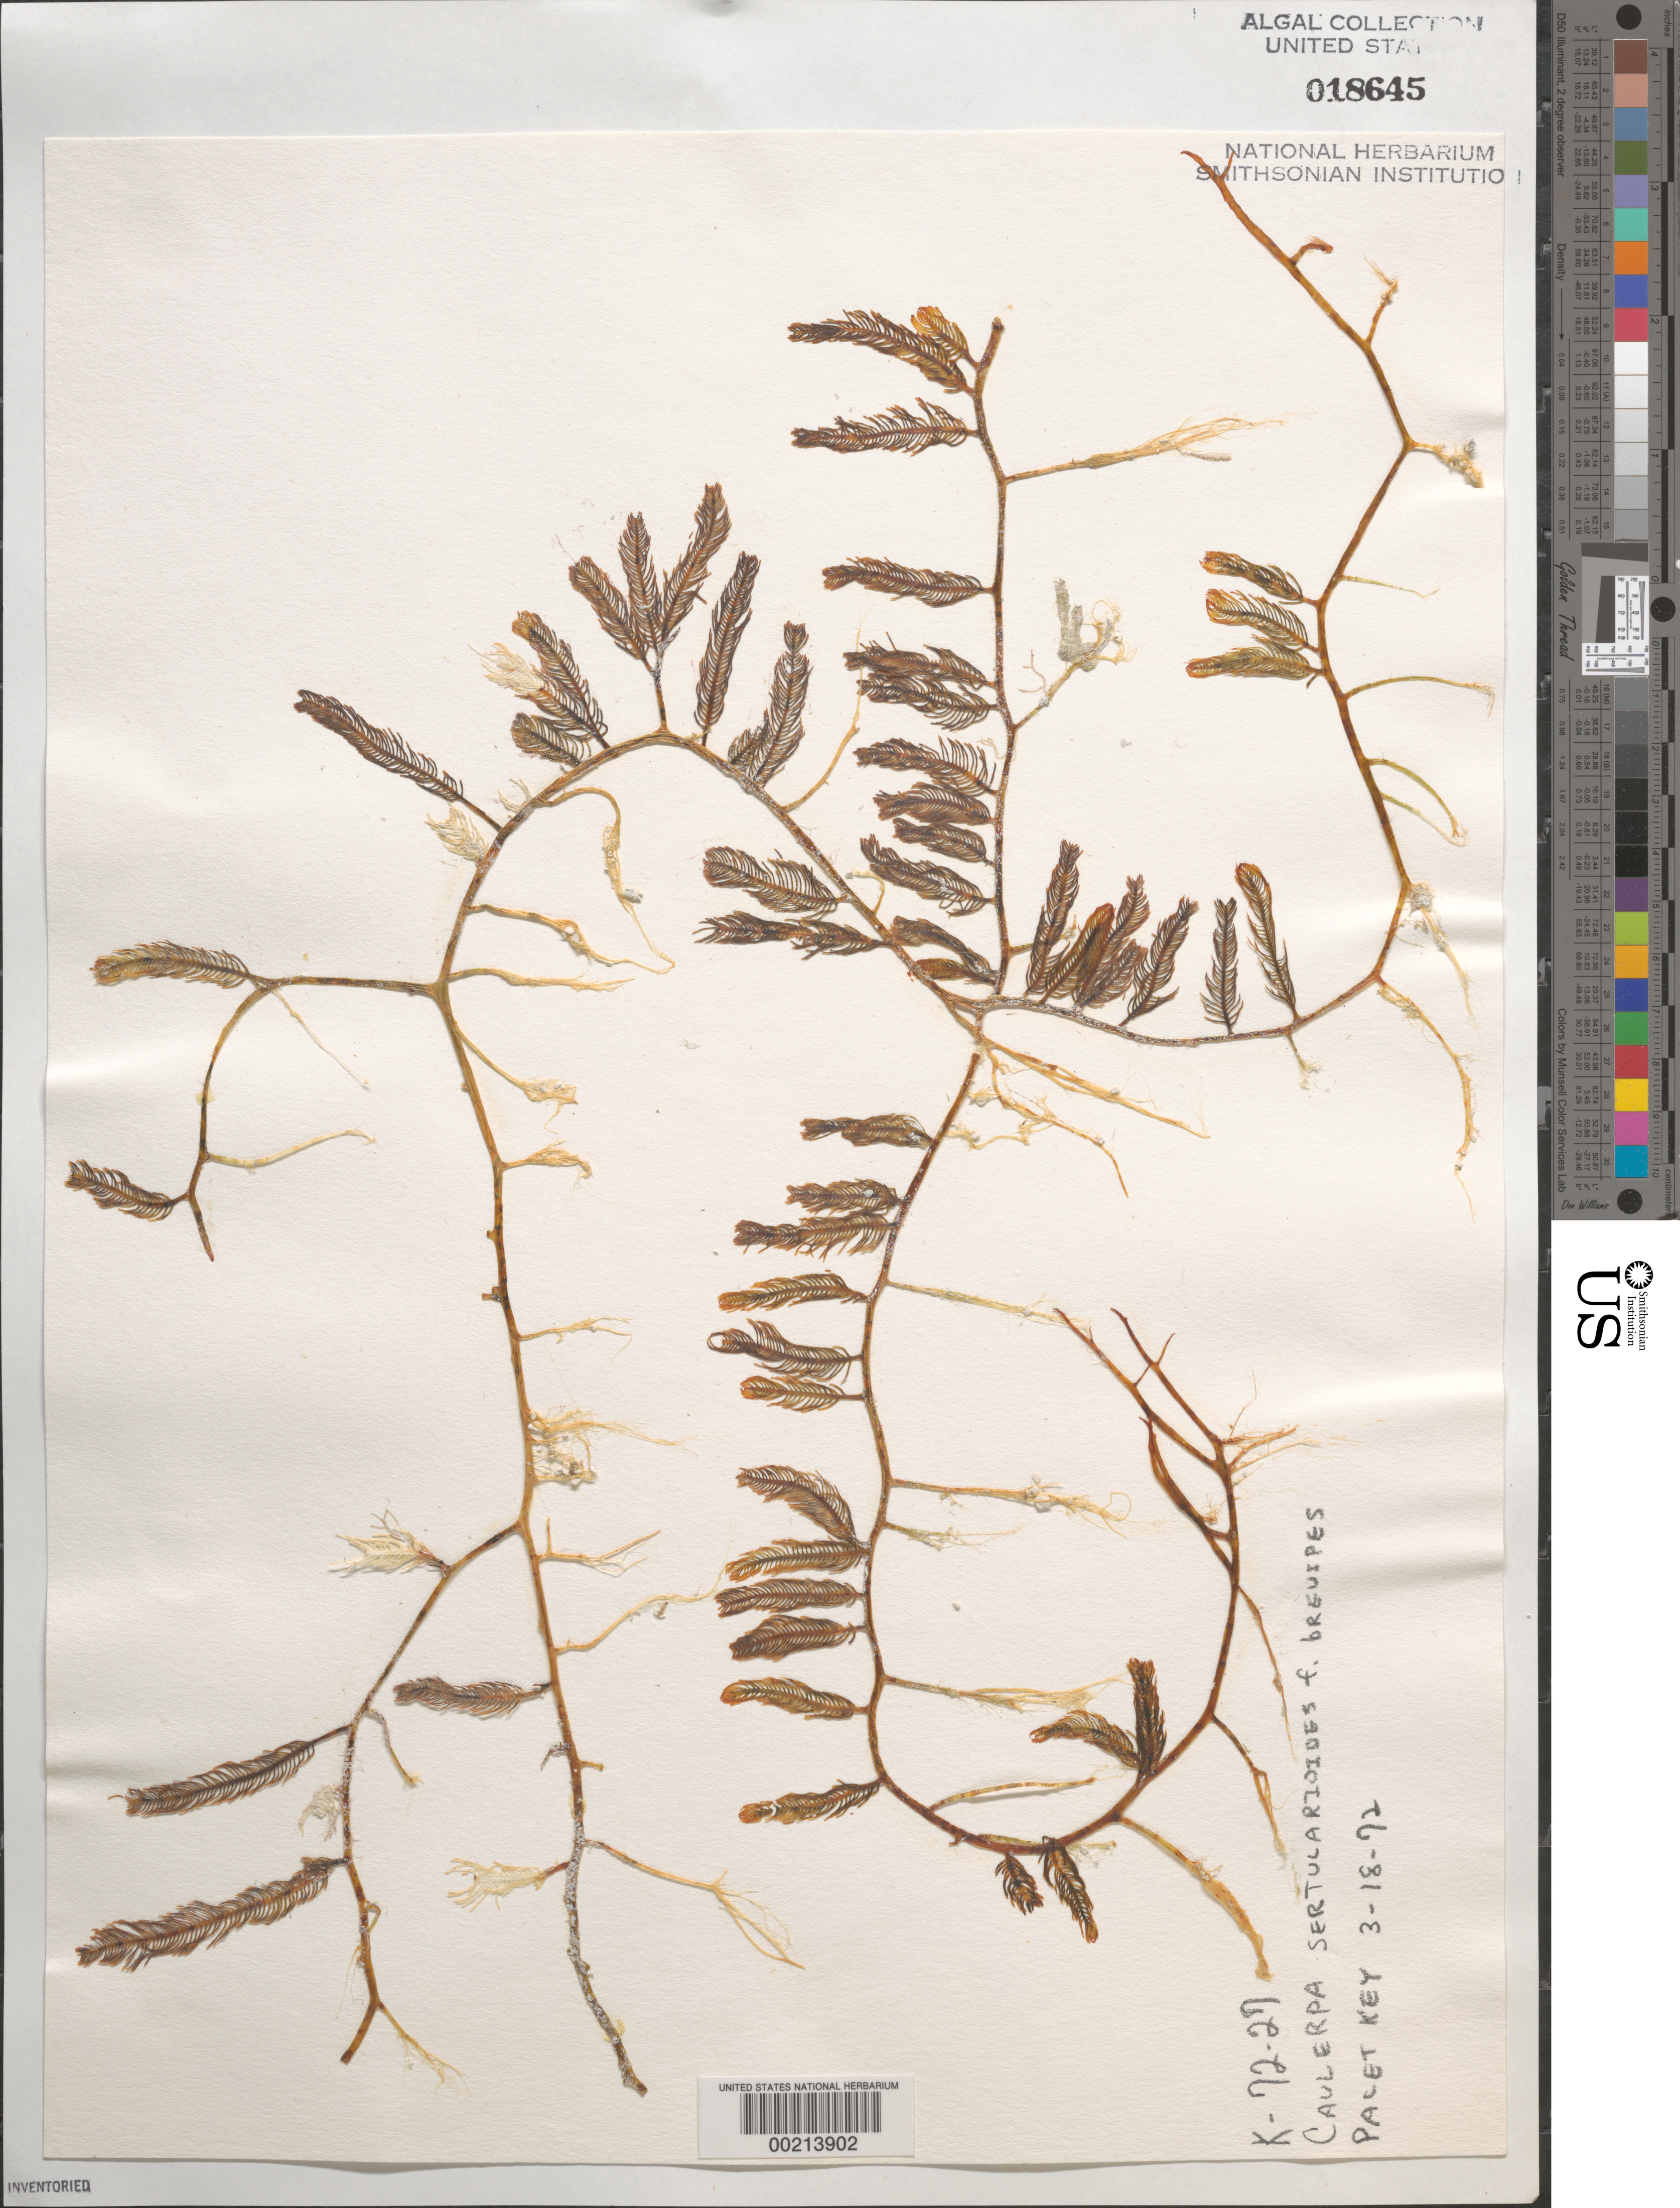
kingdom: Plantae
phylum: Chlorophyta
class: Ulvophyceae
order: Bryopsidales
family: Caulerpaceae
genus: Caulerpa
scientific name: Caulerpa sertularioides f. brevipes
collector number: K-72-27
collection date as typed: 18 Mar 1972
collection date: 1972-03-18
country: United States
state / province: Florida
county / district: Monroe County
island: Pacet Key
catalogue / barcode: US 18645